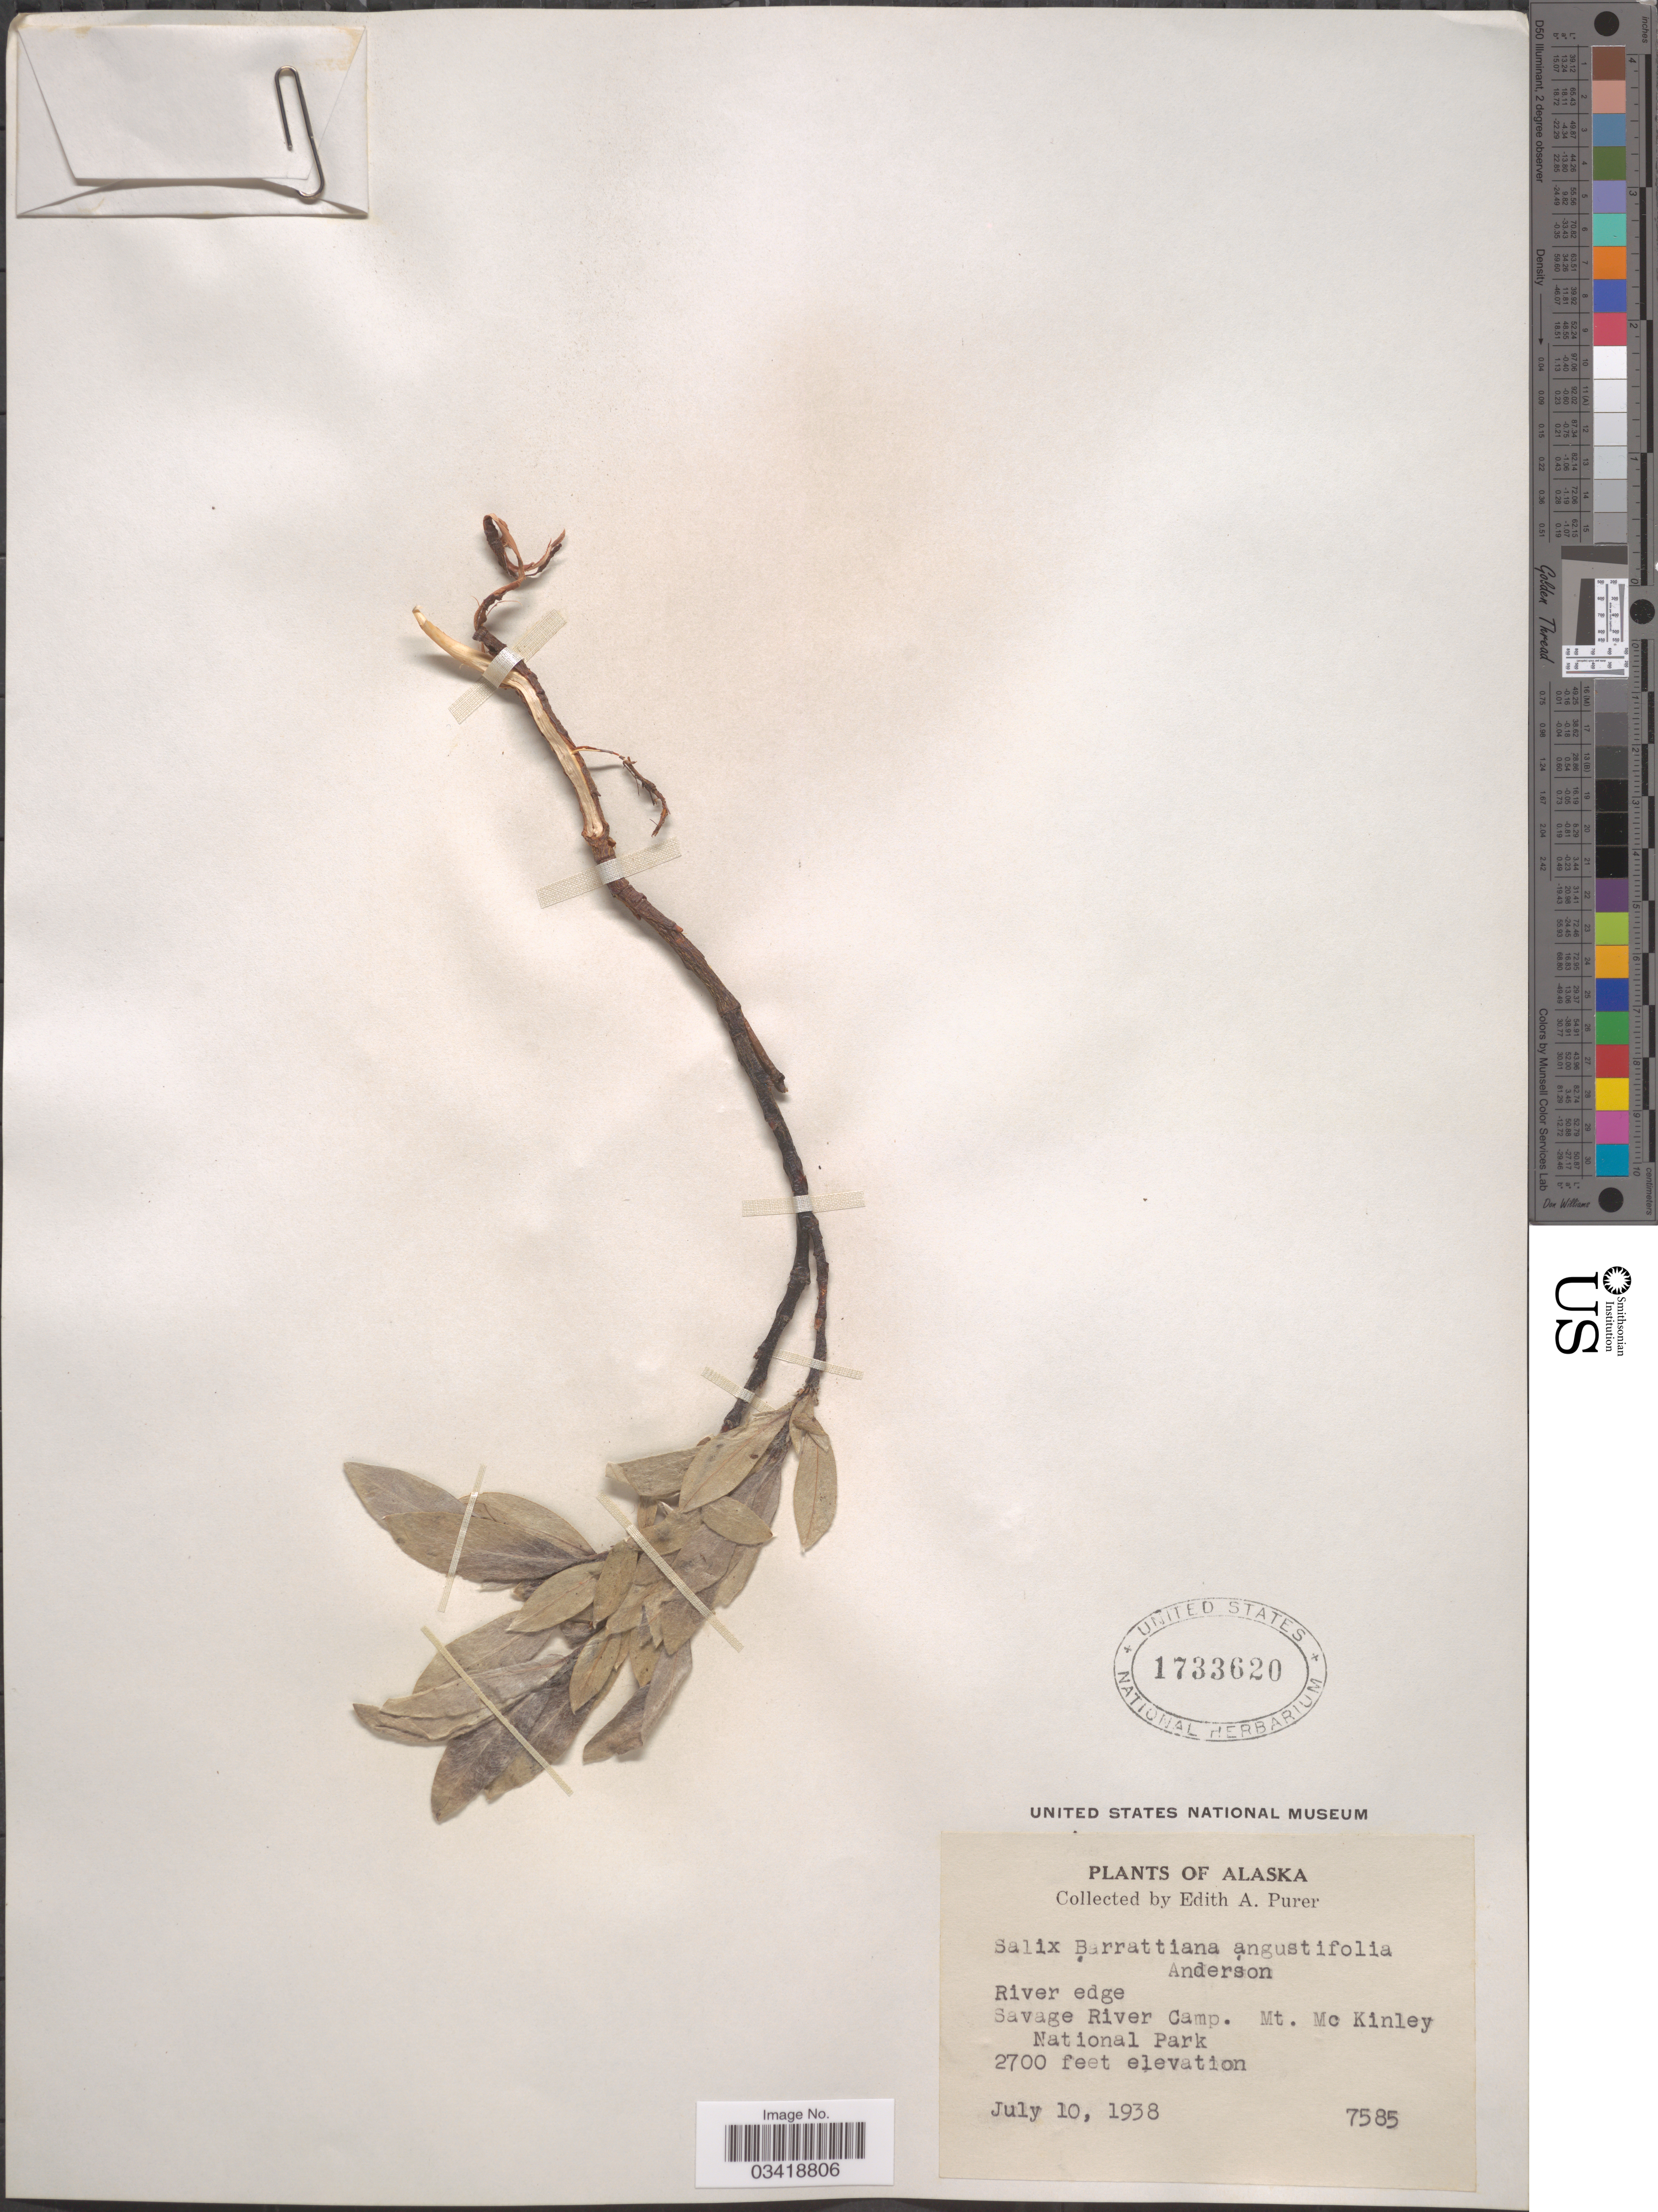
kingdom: Plantae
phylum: Tracheophyta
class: Magnoliopsida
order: Malpighiales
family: Salicaceae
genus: Salix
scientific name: Salix barrattiana var. angustifolia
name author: Andersson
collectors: E. Purer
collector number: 7585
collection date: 1938-07-10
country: United States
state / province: Alaska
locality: River edge. Savage River Camp. Mt. Mc Kinley National Park.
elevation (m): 823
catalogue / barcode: US 1733620